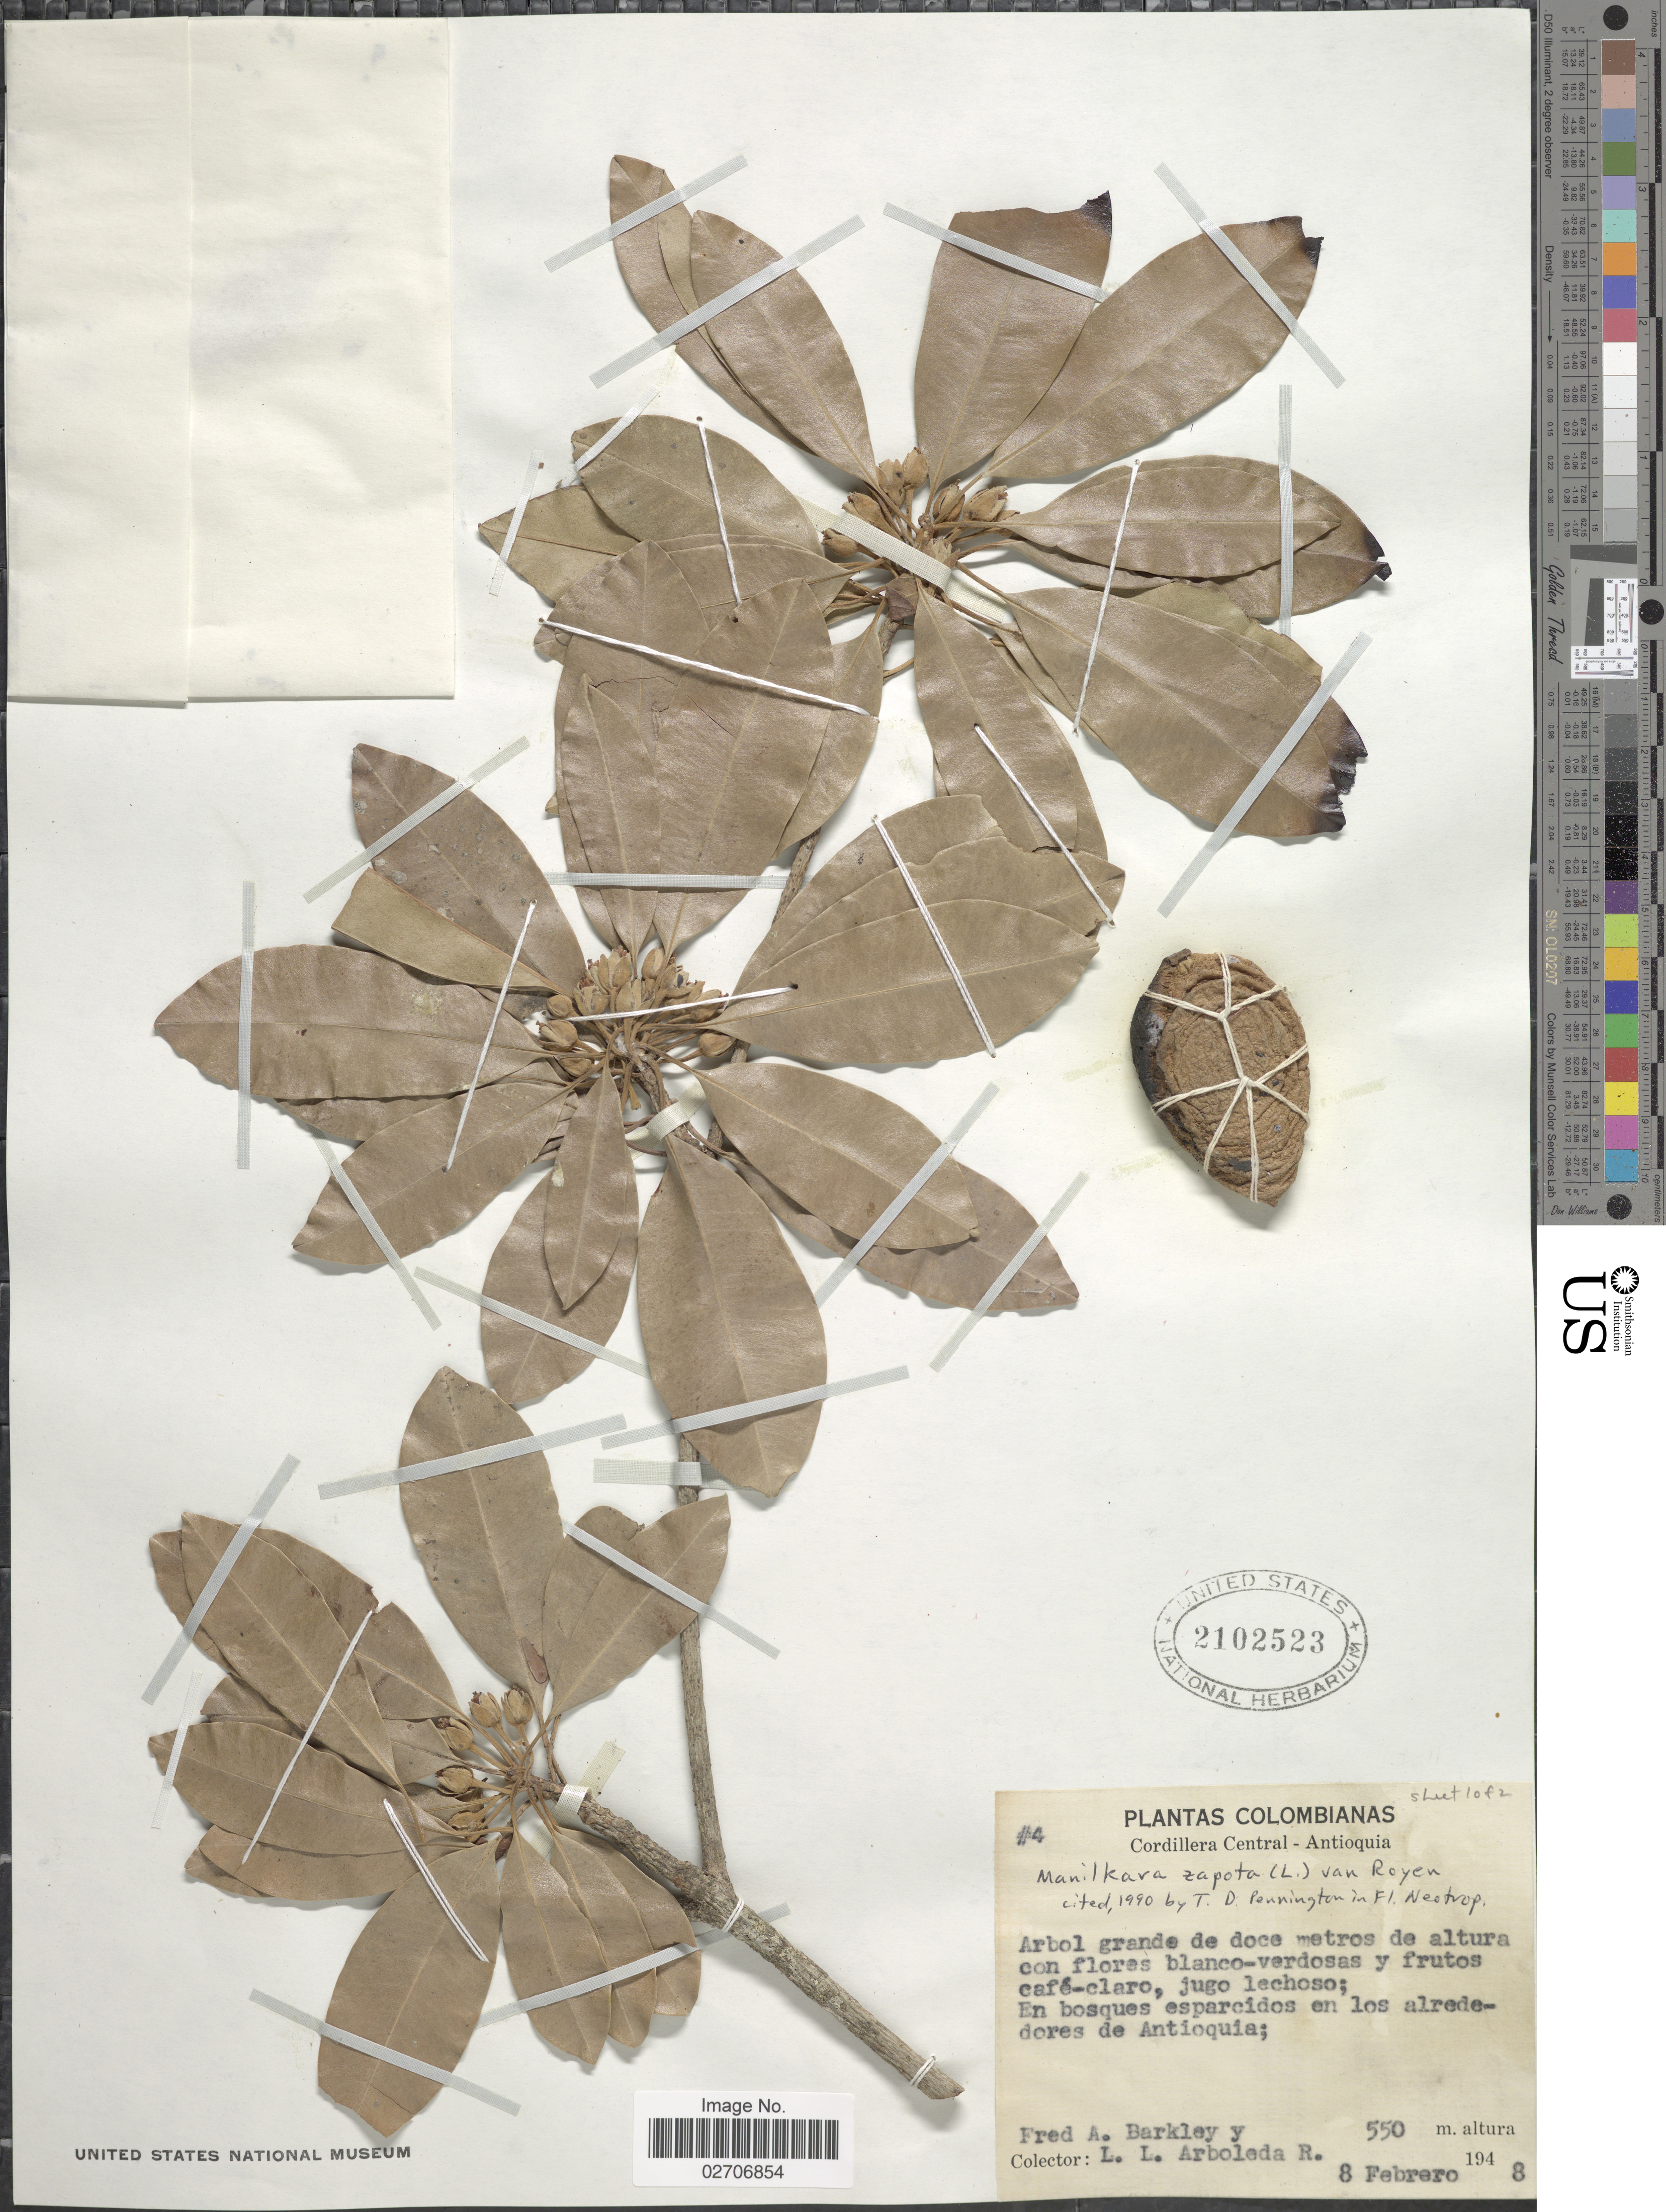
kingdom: Plantae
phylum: Tracheophyta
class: Magnoliopsida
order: Ericales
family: Sapotaceae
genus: Manilkara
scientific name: Manilkara zapota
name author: (L.) P. Royen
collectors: F. A. Barkley & L. Arboleda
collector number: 4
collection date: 1948-02-08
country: Colombia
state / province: Antioquia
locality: Cordillera Central, en bosques esparcidos en los alrededores de Antioquia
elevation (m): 550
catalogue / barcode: US 2102523